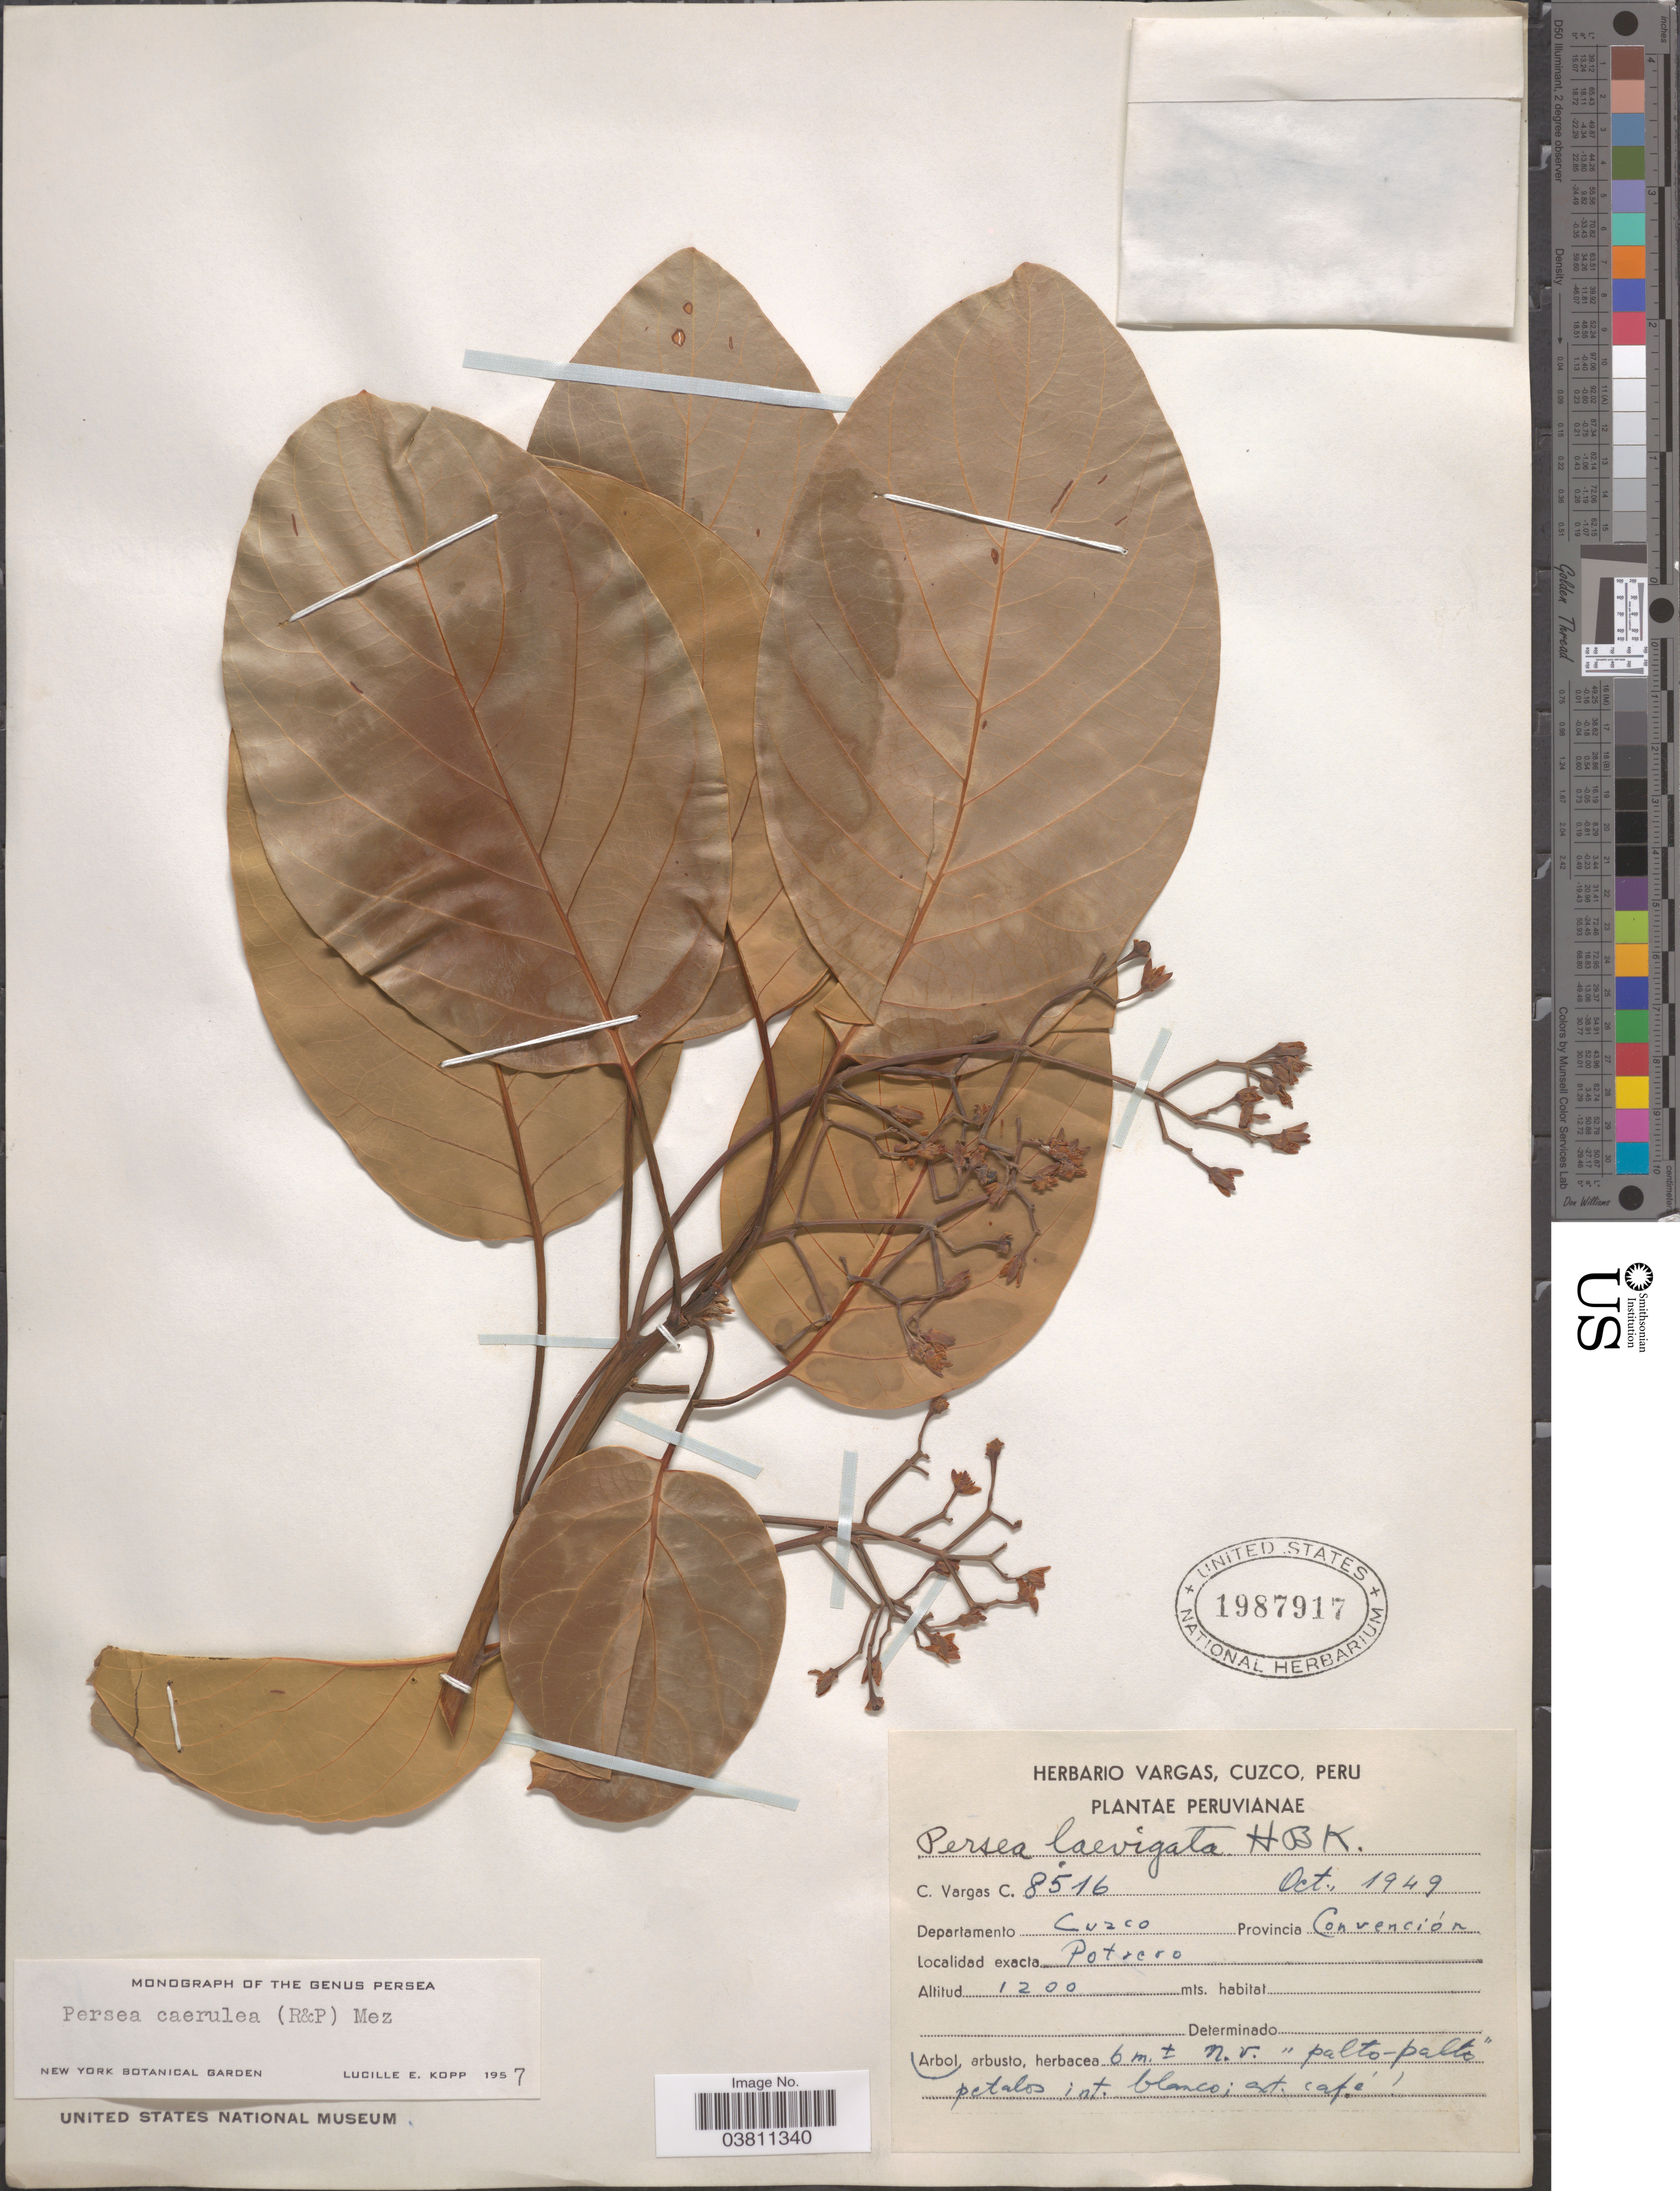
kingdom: Plantae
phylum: Tracheophyta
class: Magnoliopsida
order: Laurales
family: Lauraceae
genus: Persea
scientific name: Persea caerulea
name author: (Ruiz & Pav.) Mez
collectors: C. Vargas Calderón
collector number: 8516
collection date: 1949-10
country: Peru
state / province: Cusco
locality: Departamento Cuzco Provincia Convención. Potrero.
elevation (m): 1200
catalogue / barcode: US 1987917